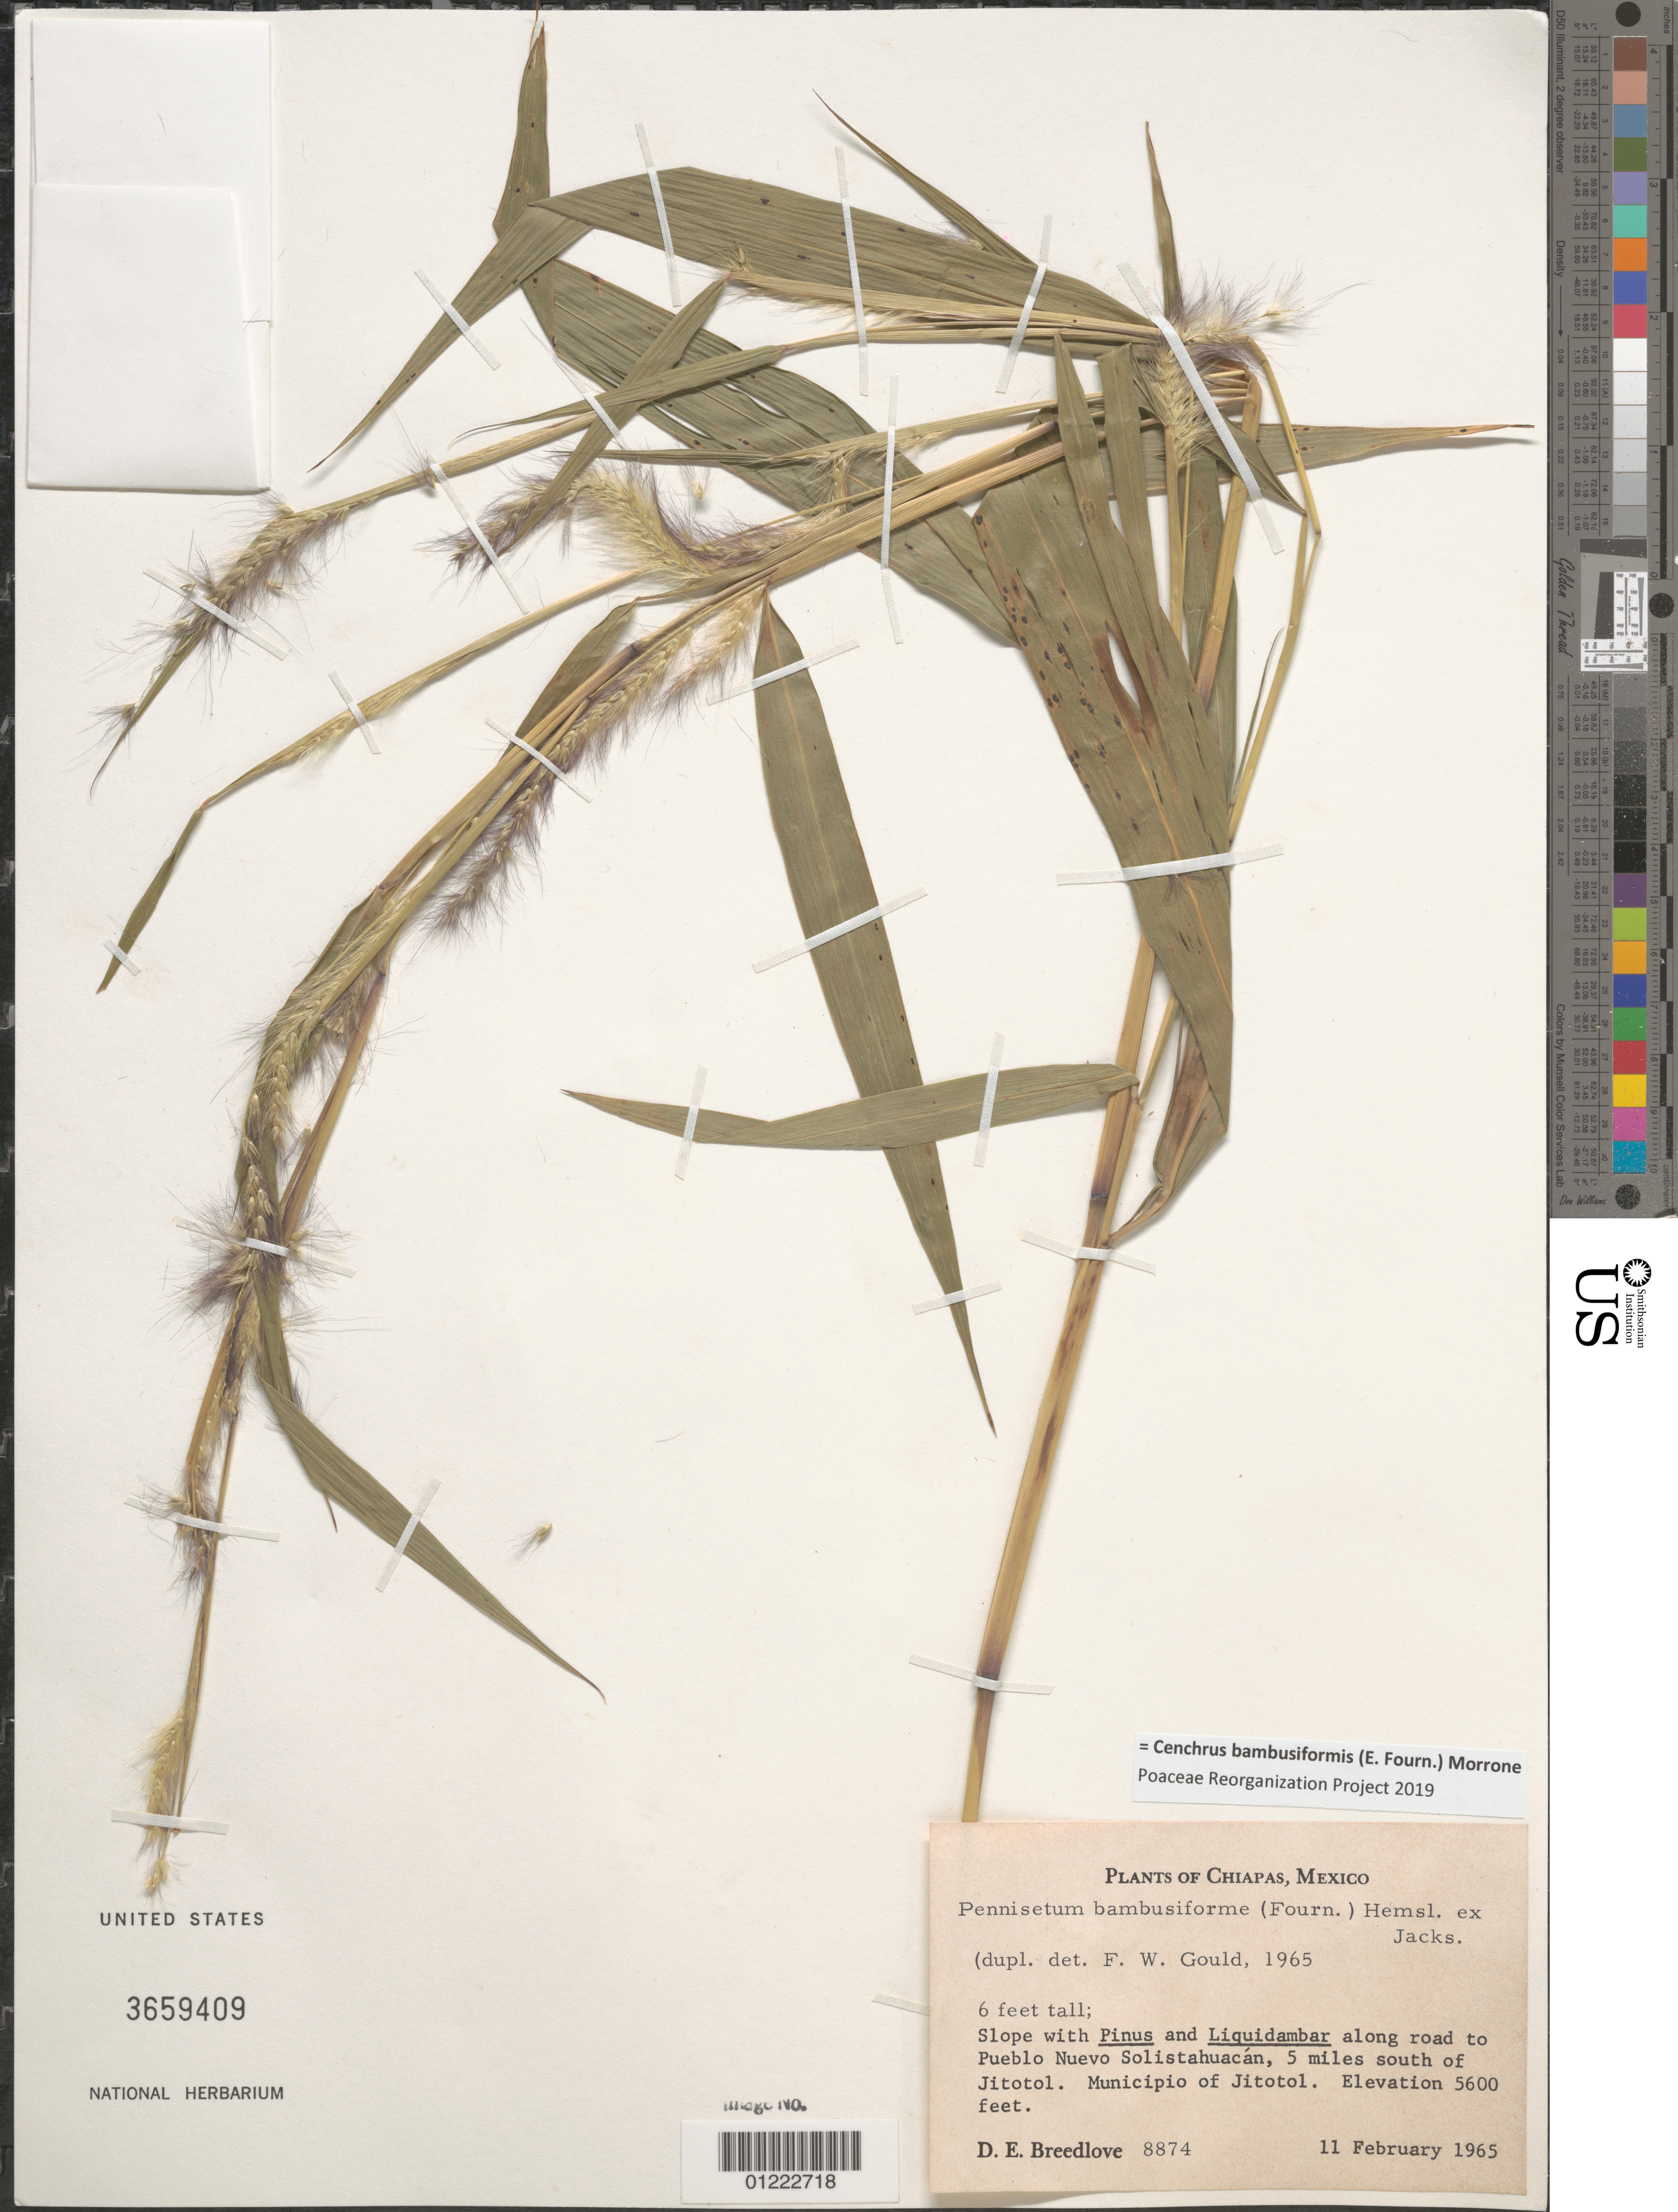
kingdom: Plantae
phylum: Tracheophyta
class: Liliopsida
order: Poales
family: Poaceae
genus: Cenchrus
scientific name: Cenchrus bambusiformis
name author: (E. Fourn.) Morrone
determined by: Poaceae Reorganization Project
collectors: D. E. Breedlove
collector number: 8874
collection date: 1965-02-11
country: Mexico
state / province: Chiapas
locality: Slope with Pinus and Liquidambar along road to Pueblo Nuevo Solistahuacan, 5 miles south of Jitotol. Municipio of Jitotol.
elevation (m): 1707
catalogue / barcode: US 3659409